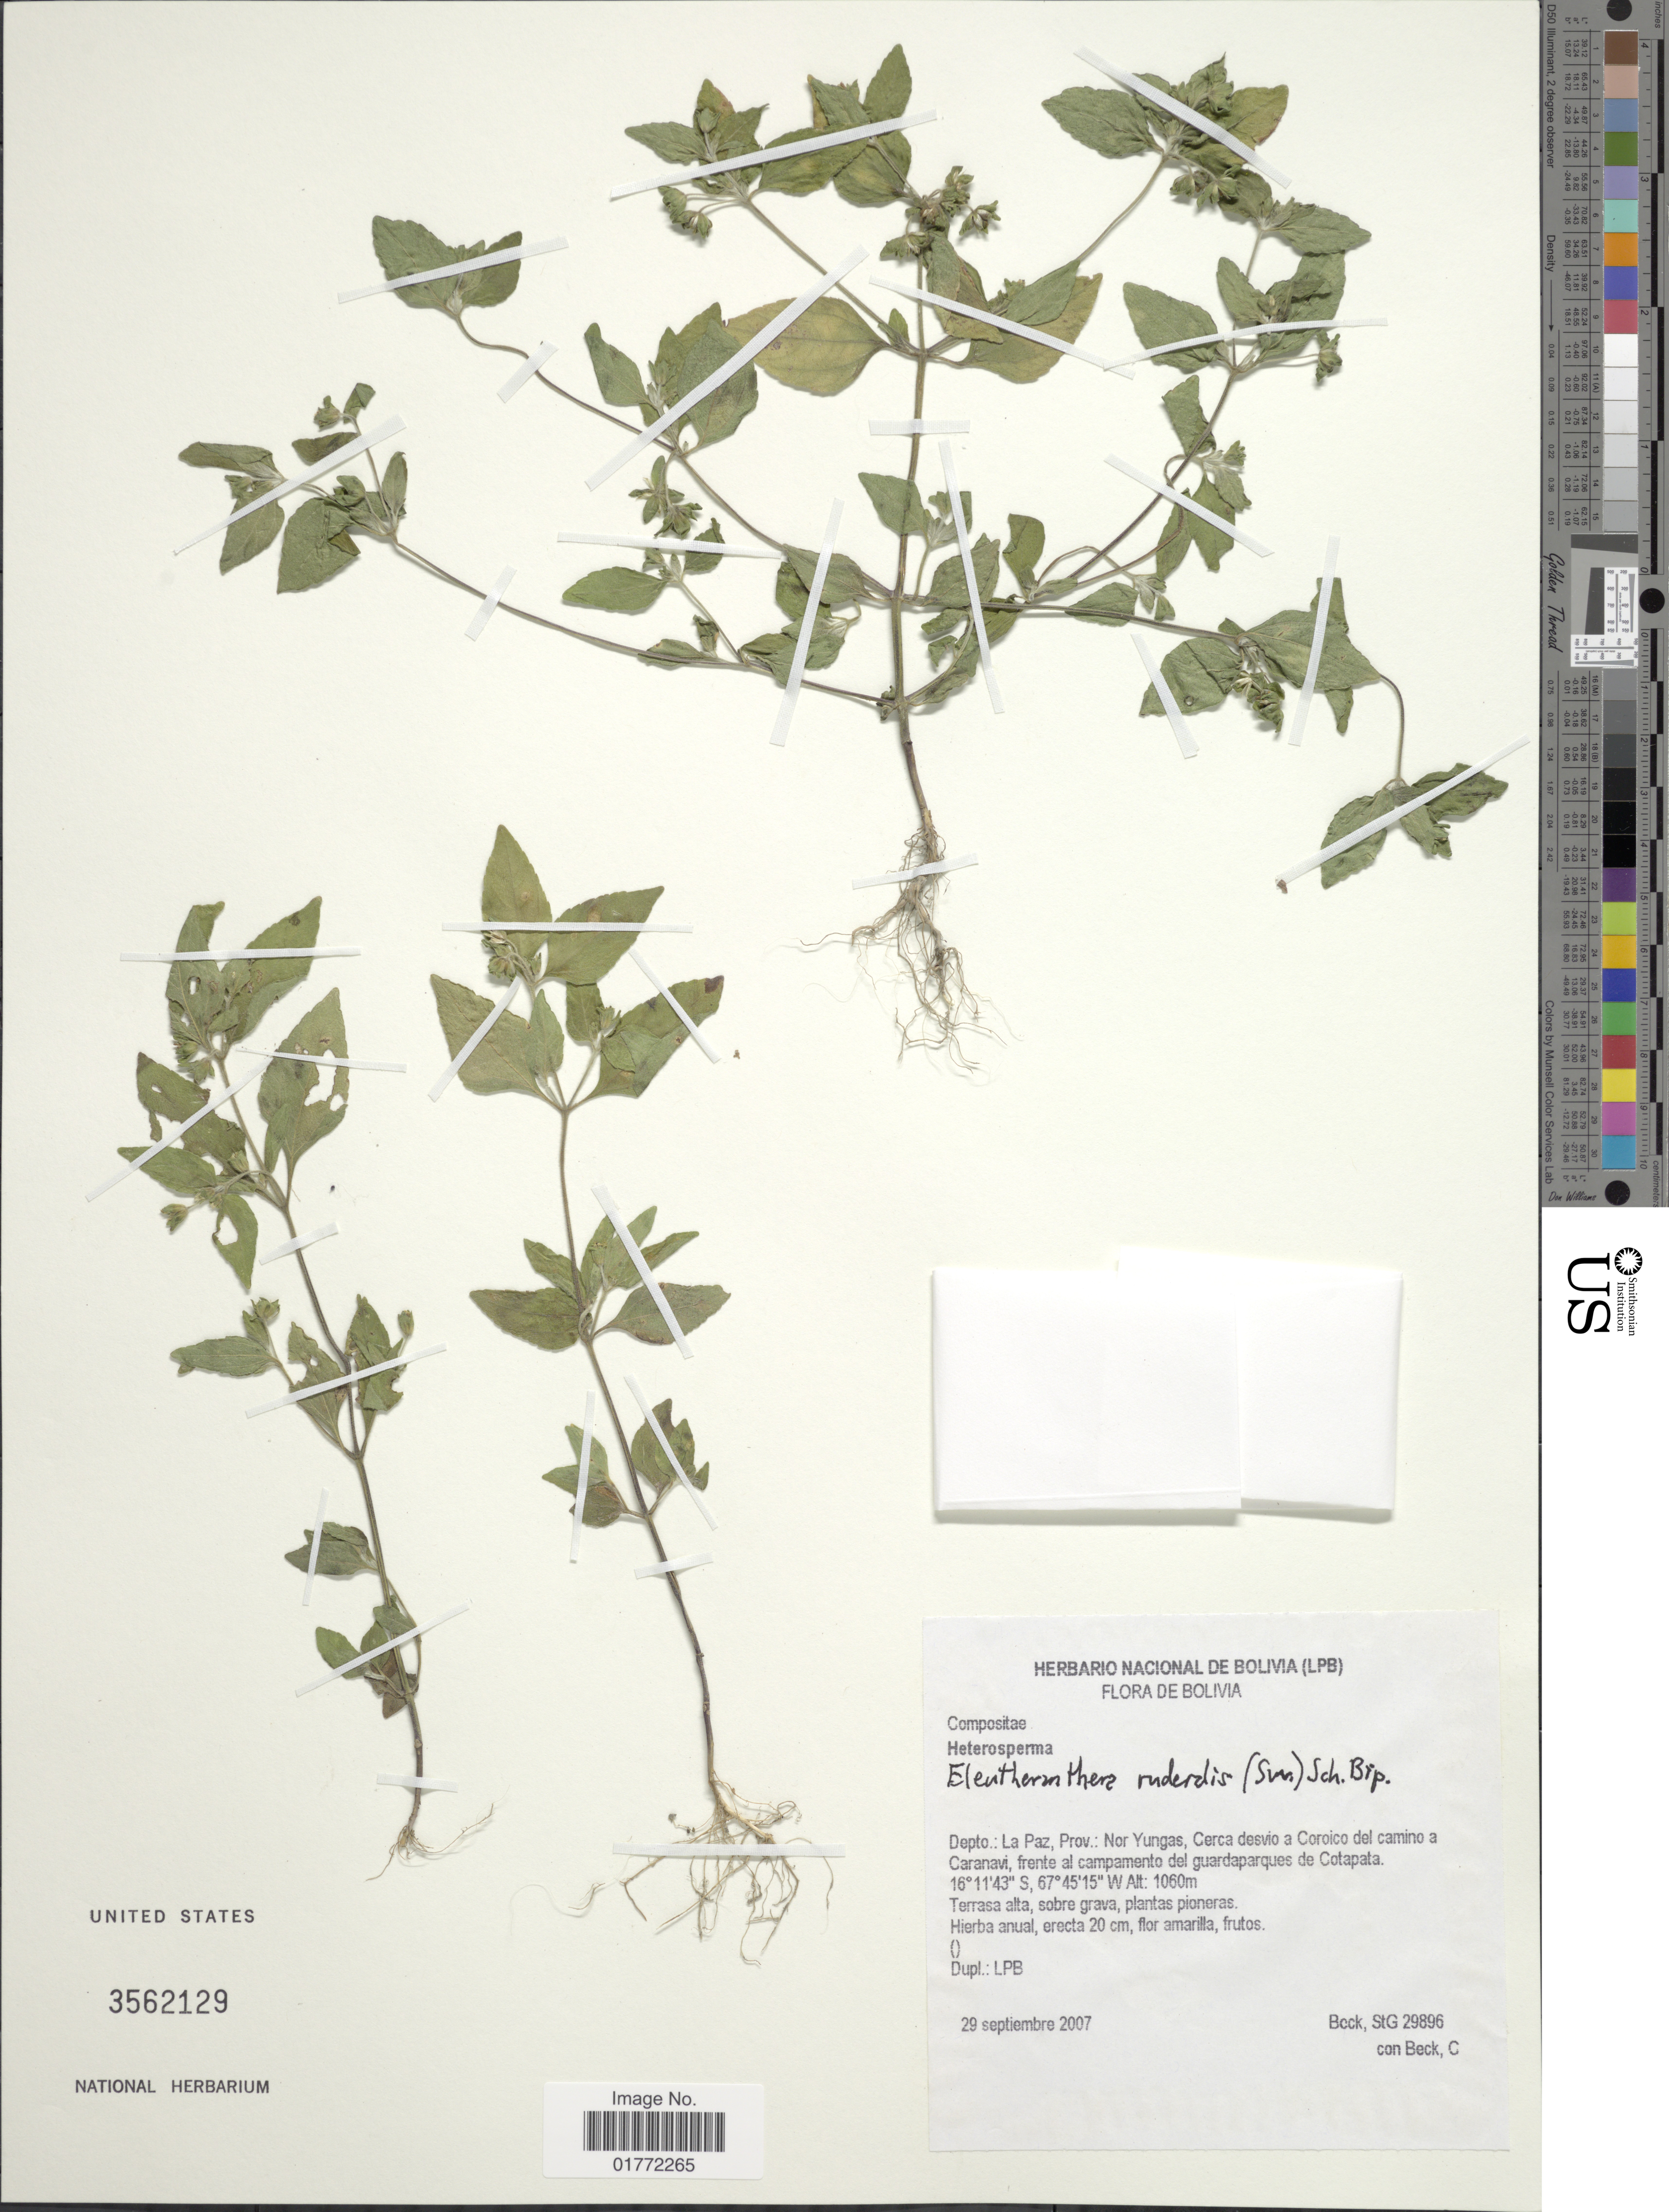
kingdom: Plantae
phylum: Tracheophyta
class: Magnoliopsida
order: Asterales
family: Asteraceae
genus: Eleutheranthera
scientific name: Eleutheranthera ruderalis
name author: (Sw.) Sch. Bip.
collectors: S. G. Beck & C. K. Beck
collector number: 29896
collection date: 2007-09-29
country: Bolivia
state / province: La Paz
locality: Prov.: Nor Yungas, Cerca desvio a Coroico del camino a Caranavi, frente al campamento del guardaparques de Cotapata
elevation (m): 1060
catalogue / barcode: US 3562129